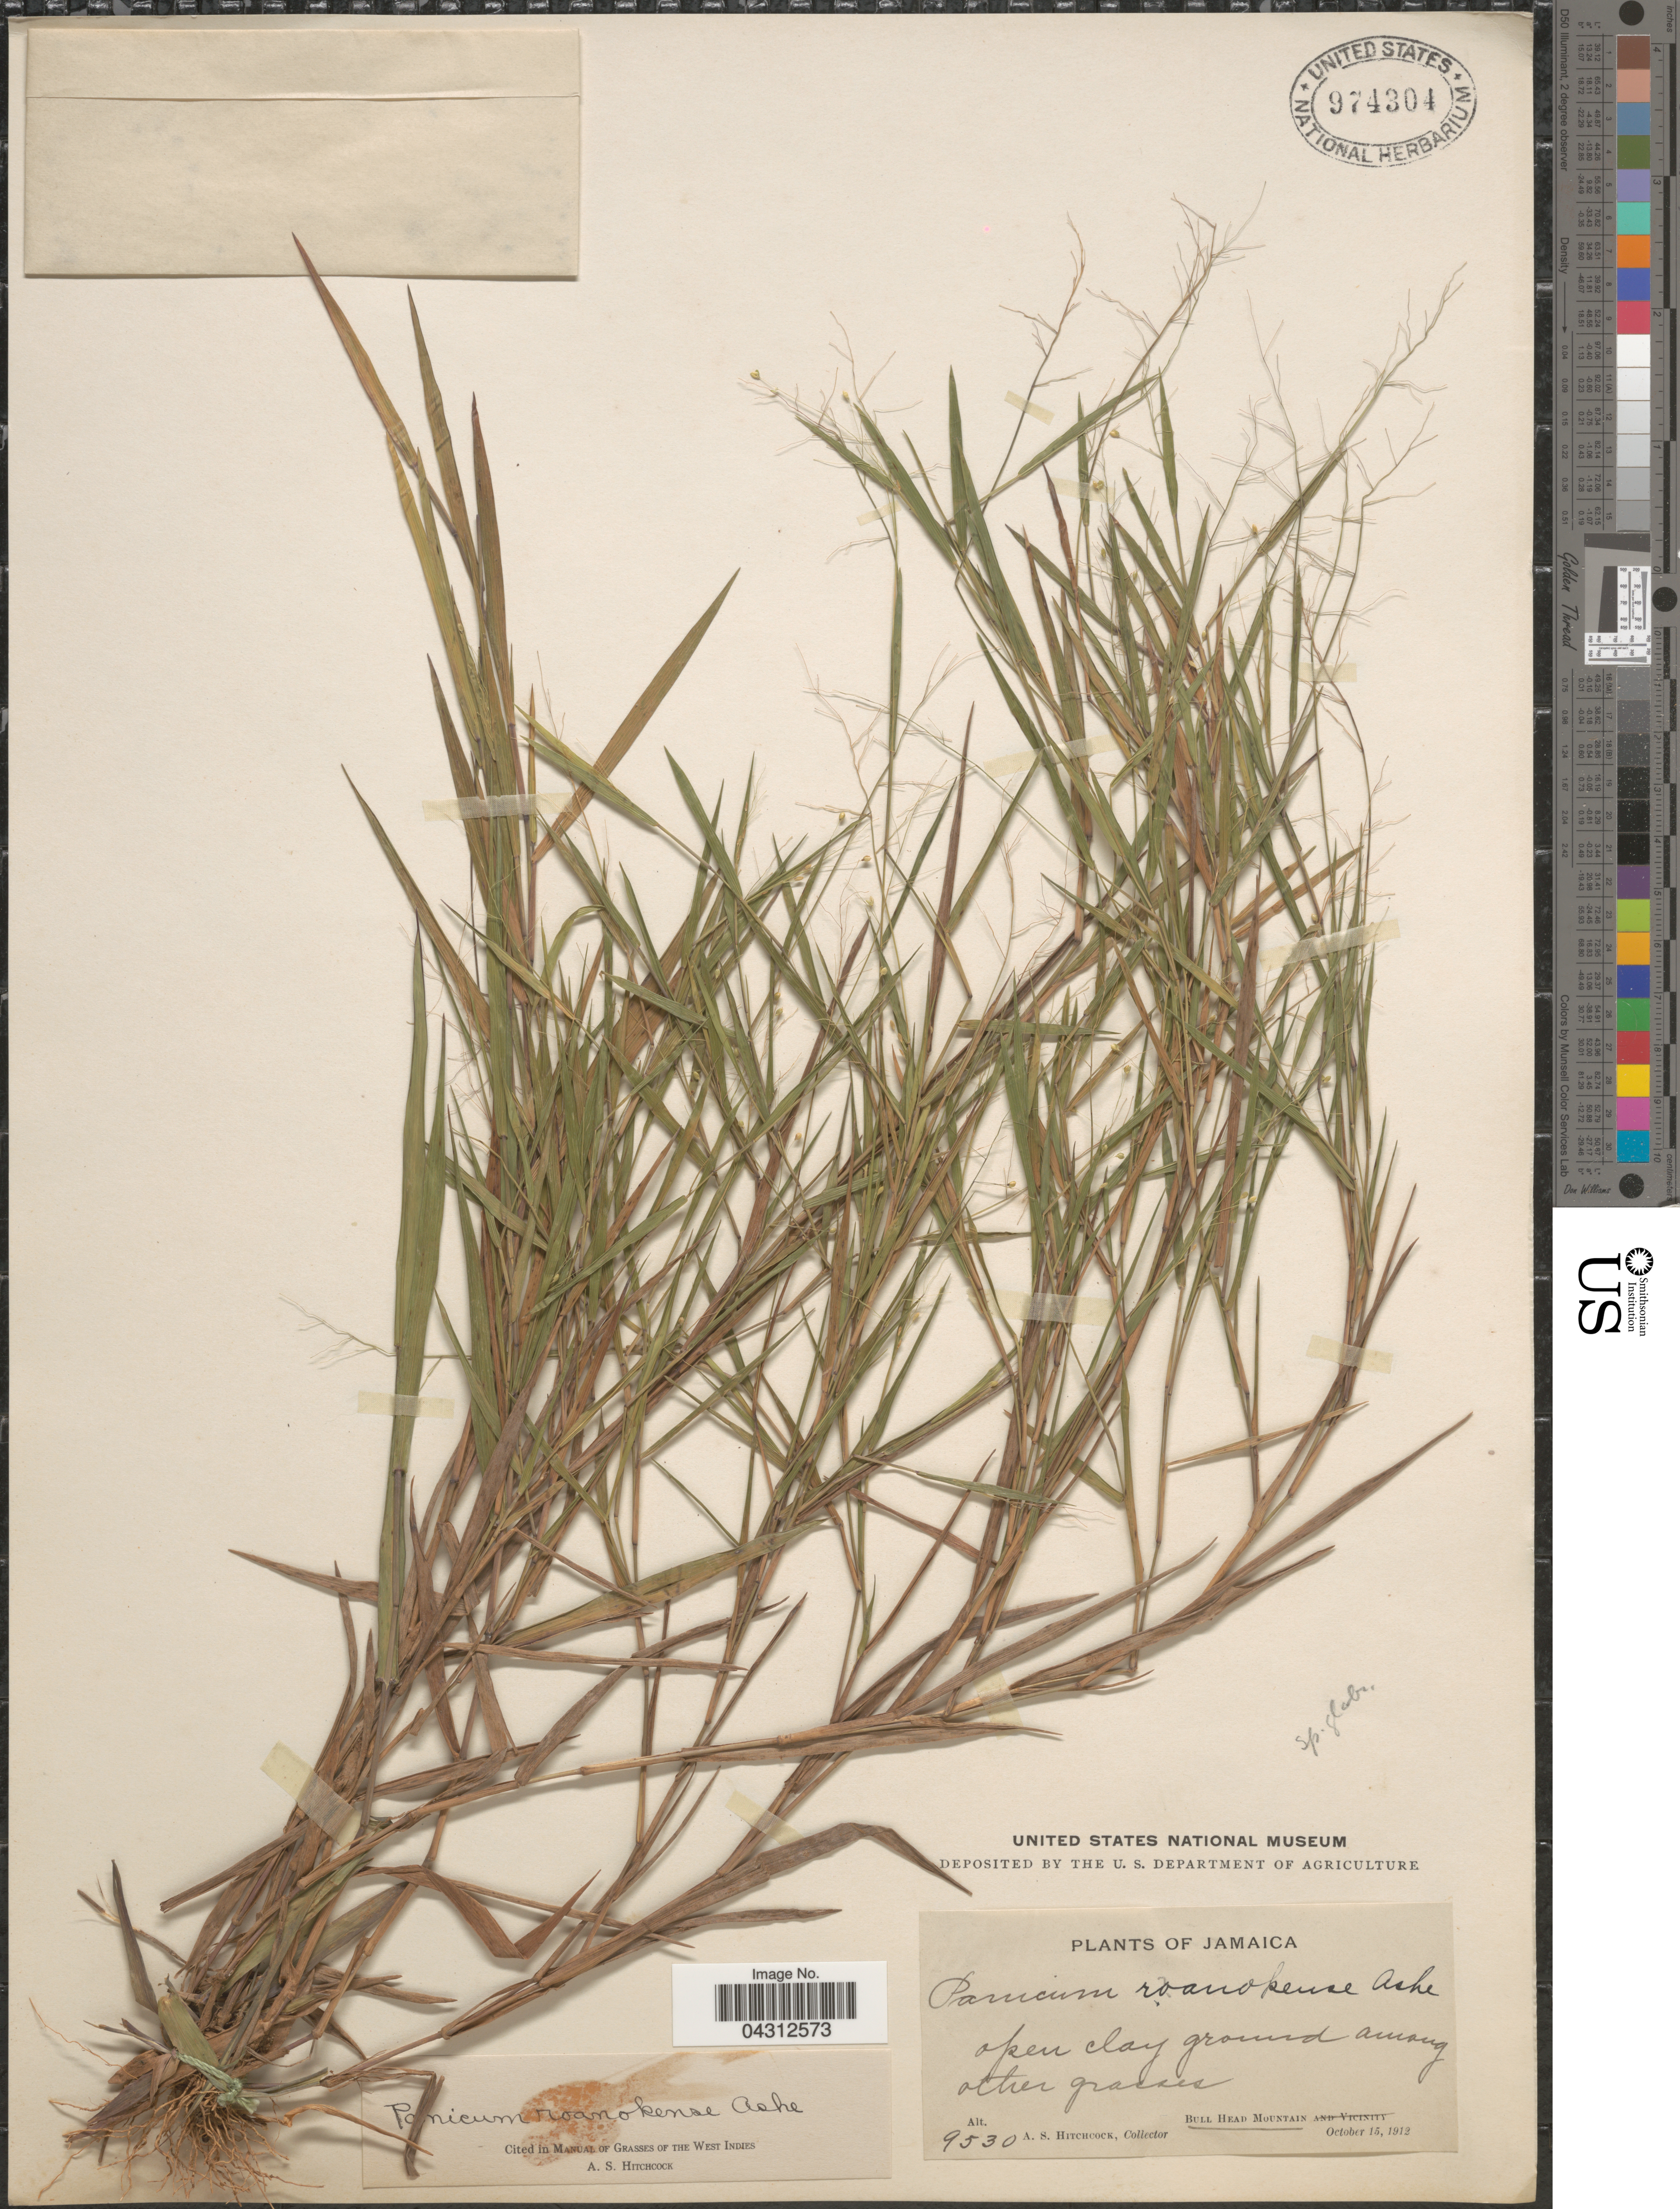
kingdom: Plantae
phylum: Tracheophyta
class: Liliopsida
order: Poales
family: Poaceae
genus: Dichanthelium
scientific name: Dichanthelium dichotomum var. roanokense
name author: (Ashe) LeBlond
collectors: A. S. Hitchcock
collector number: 9530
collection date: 1912-10-15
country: Jamaica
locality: Bull Head Mountain.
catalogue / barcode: US 974304